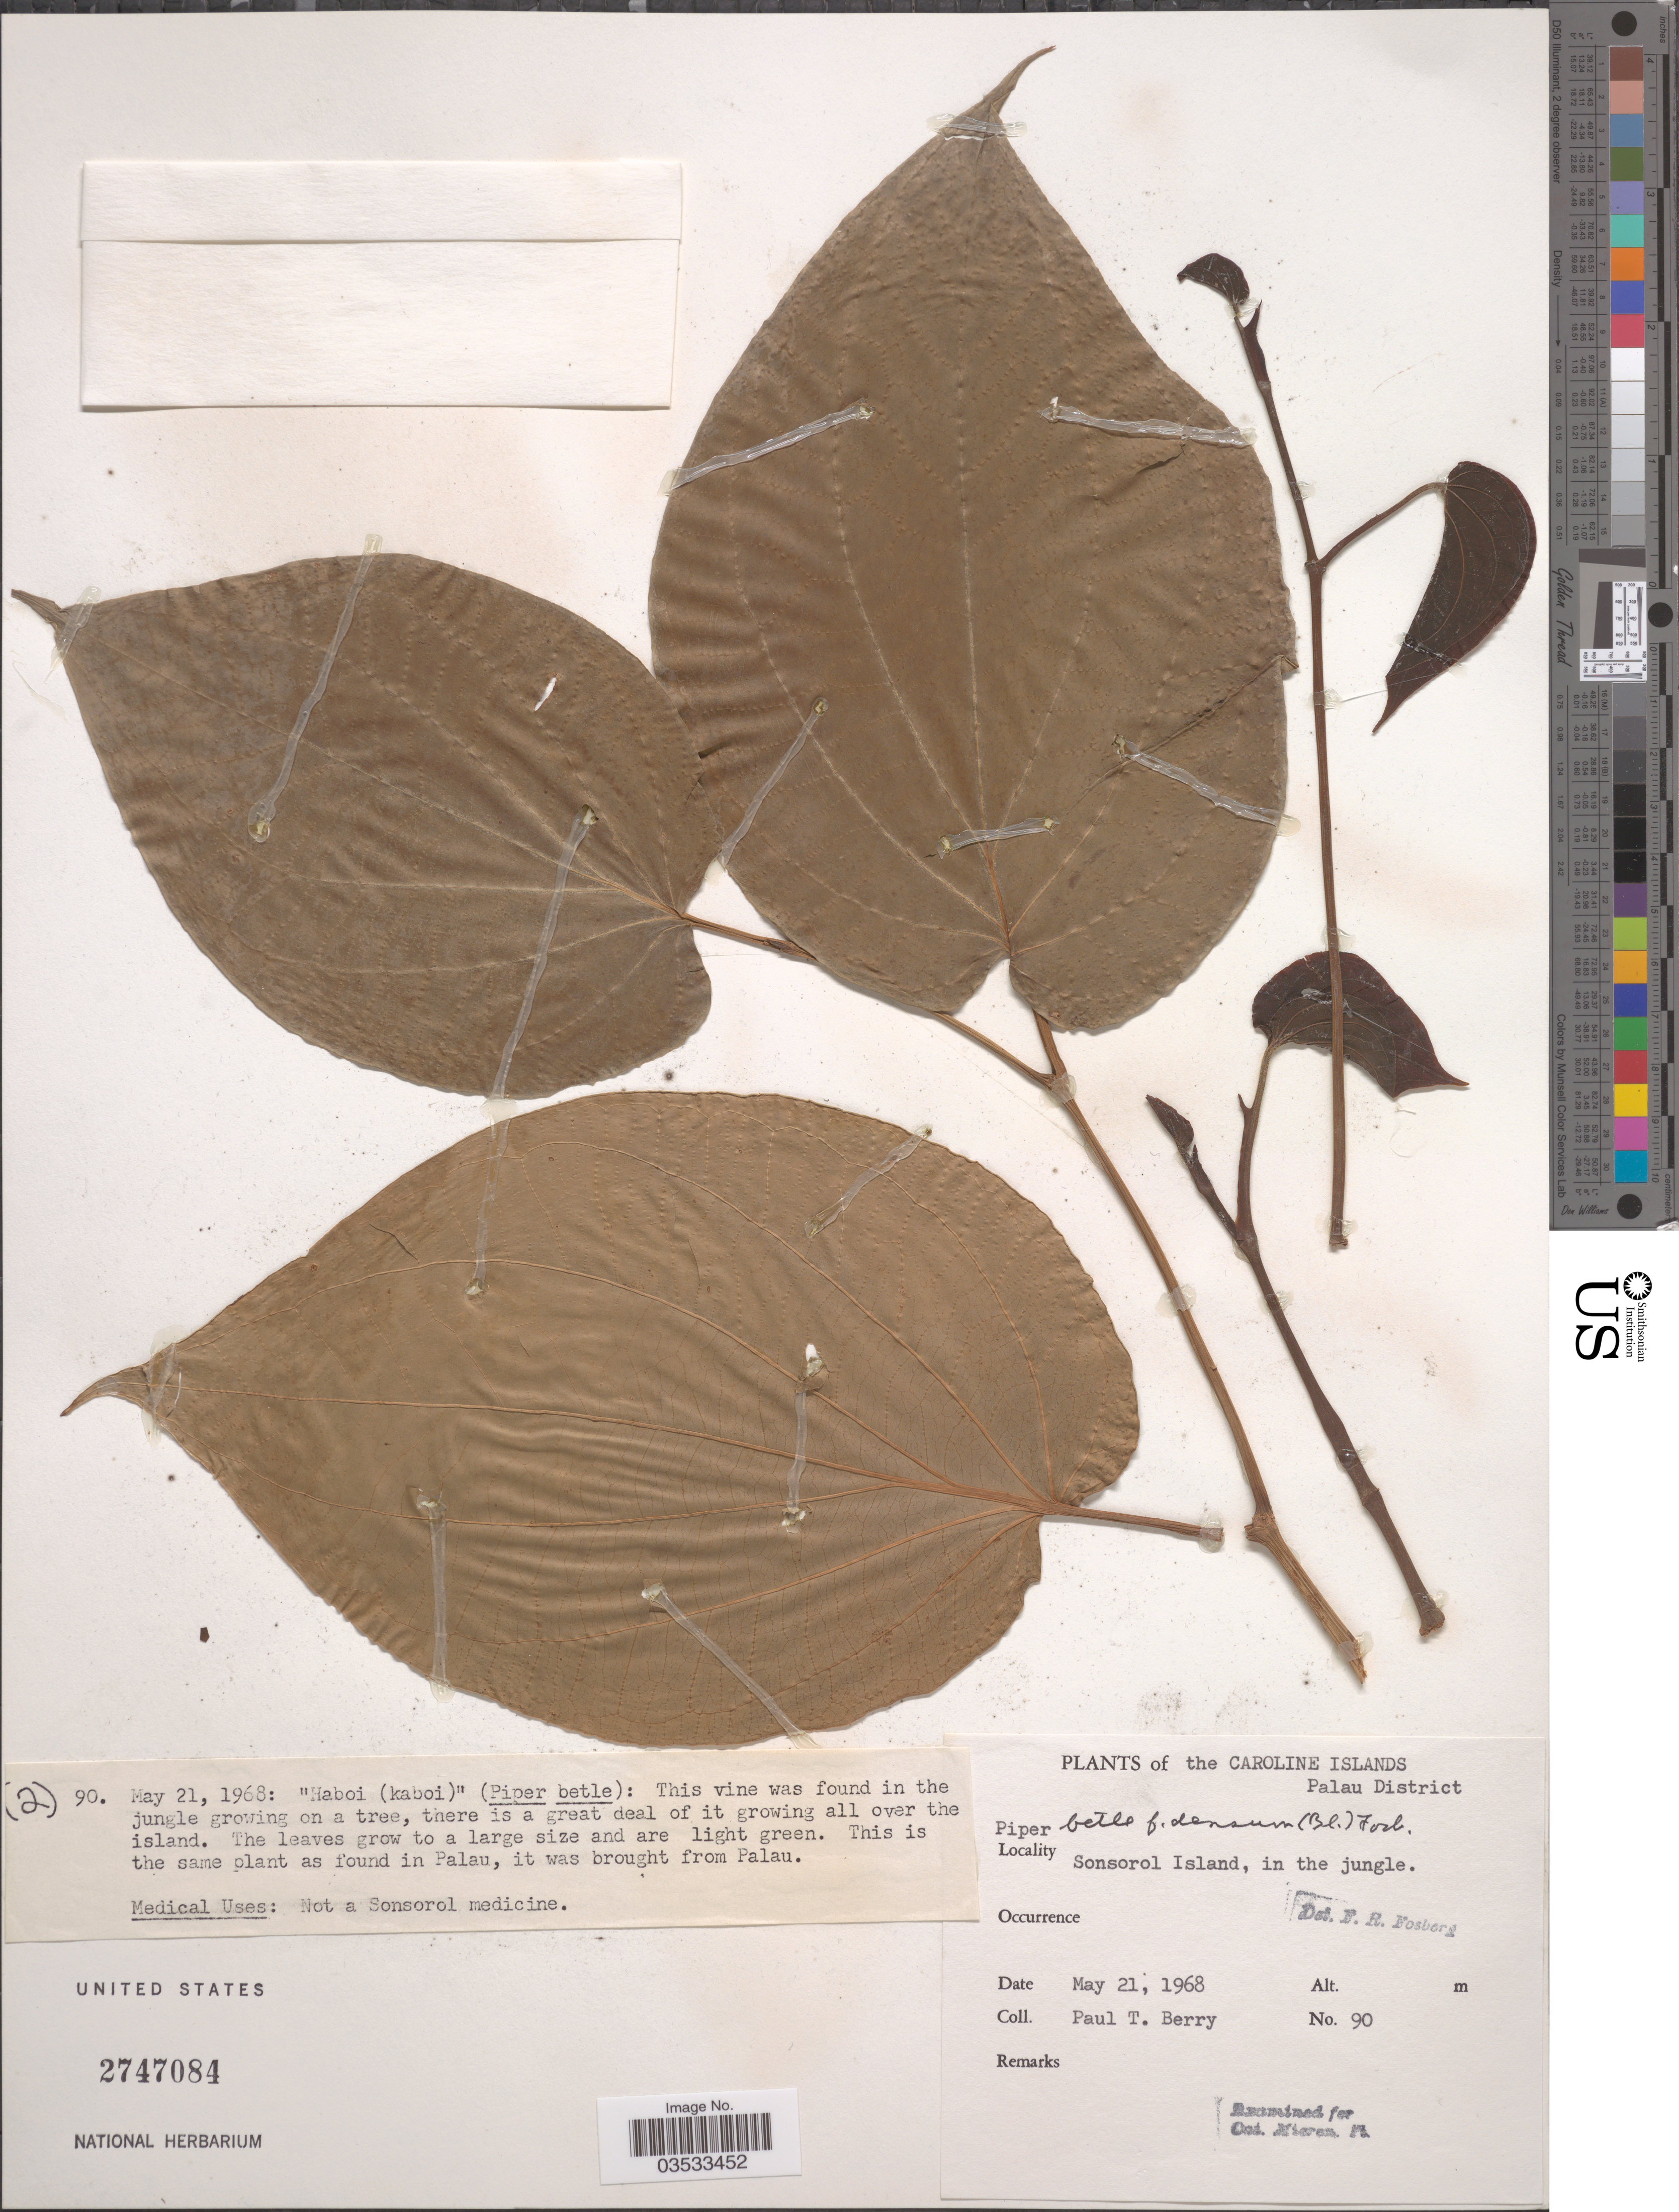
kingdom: Plantae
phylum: Tracheophyta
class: Magnoliopsida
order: Piperales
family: Piperaceae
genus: Piper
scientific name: Piper betle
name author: L.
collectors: P. T. Berry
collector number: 90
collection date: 1968-05-21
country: Palau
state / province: Belau Outliers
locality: The Caroline Islands. Palau District. Sonsorol Island, in the jungle.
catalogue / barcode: US 2747084